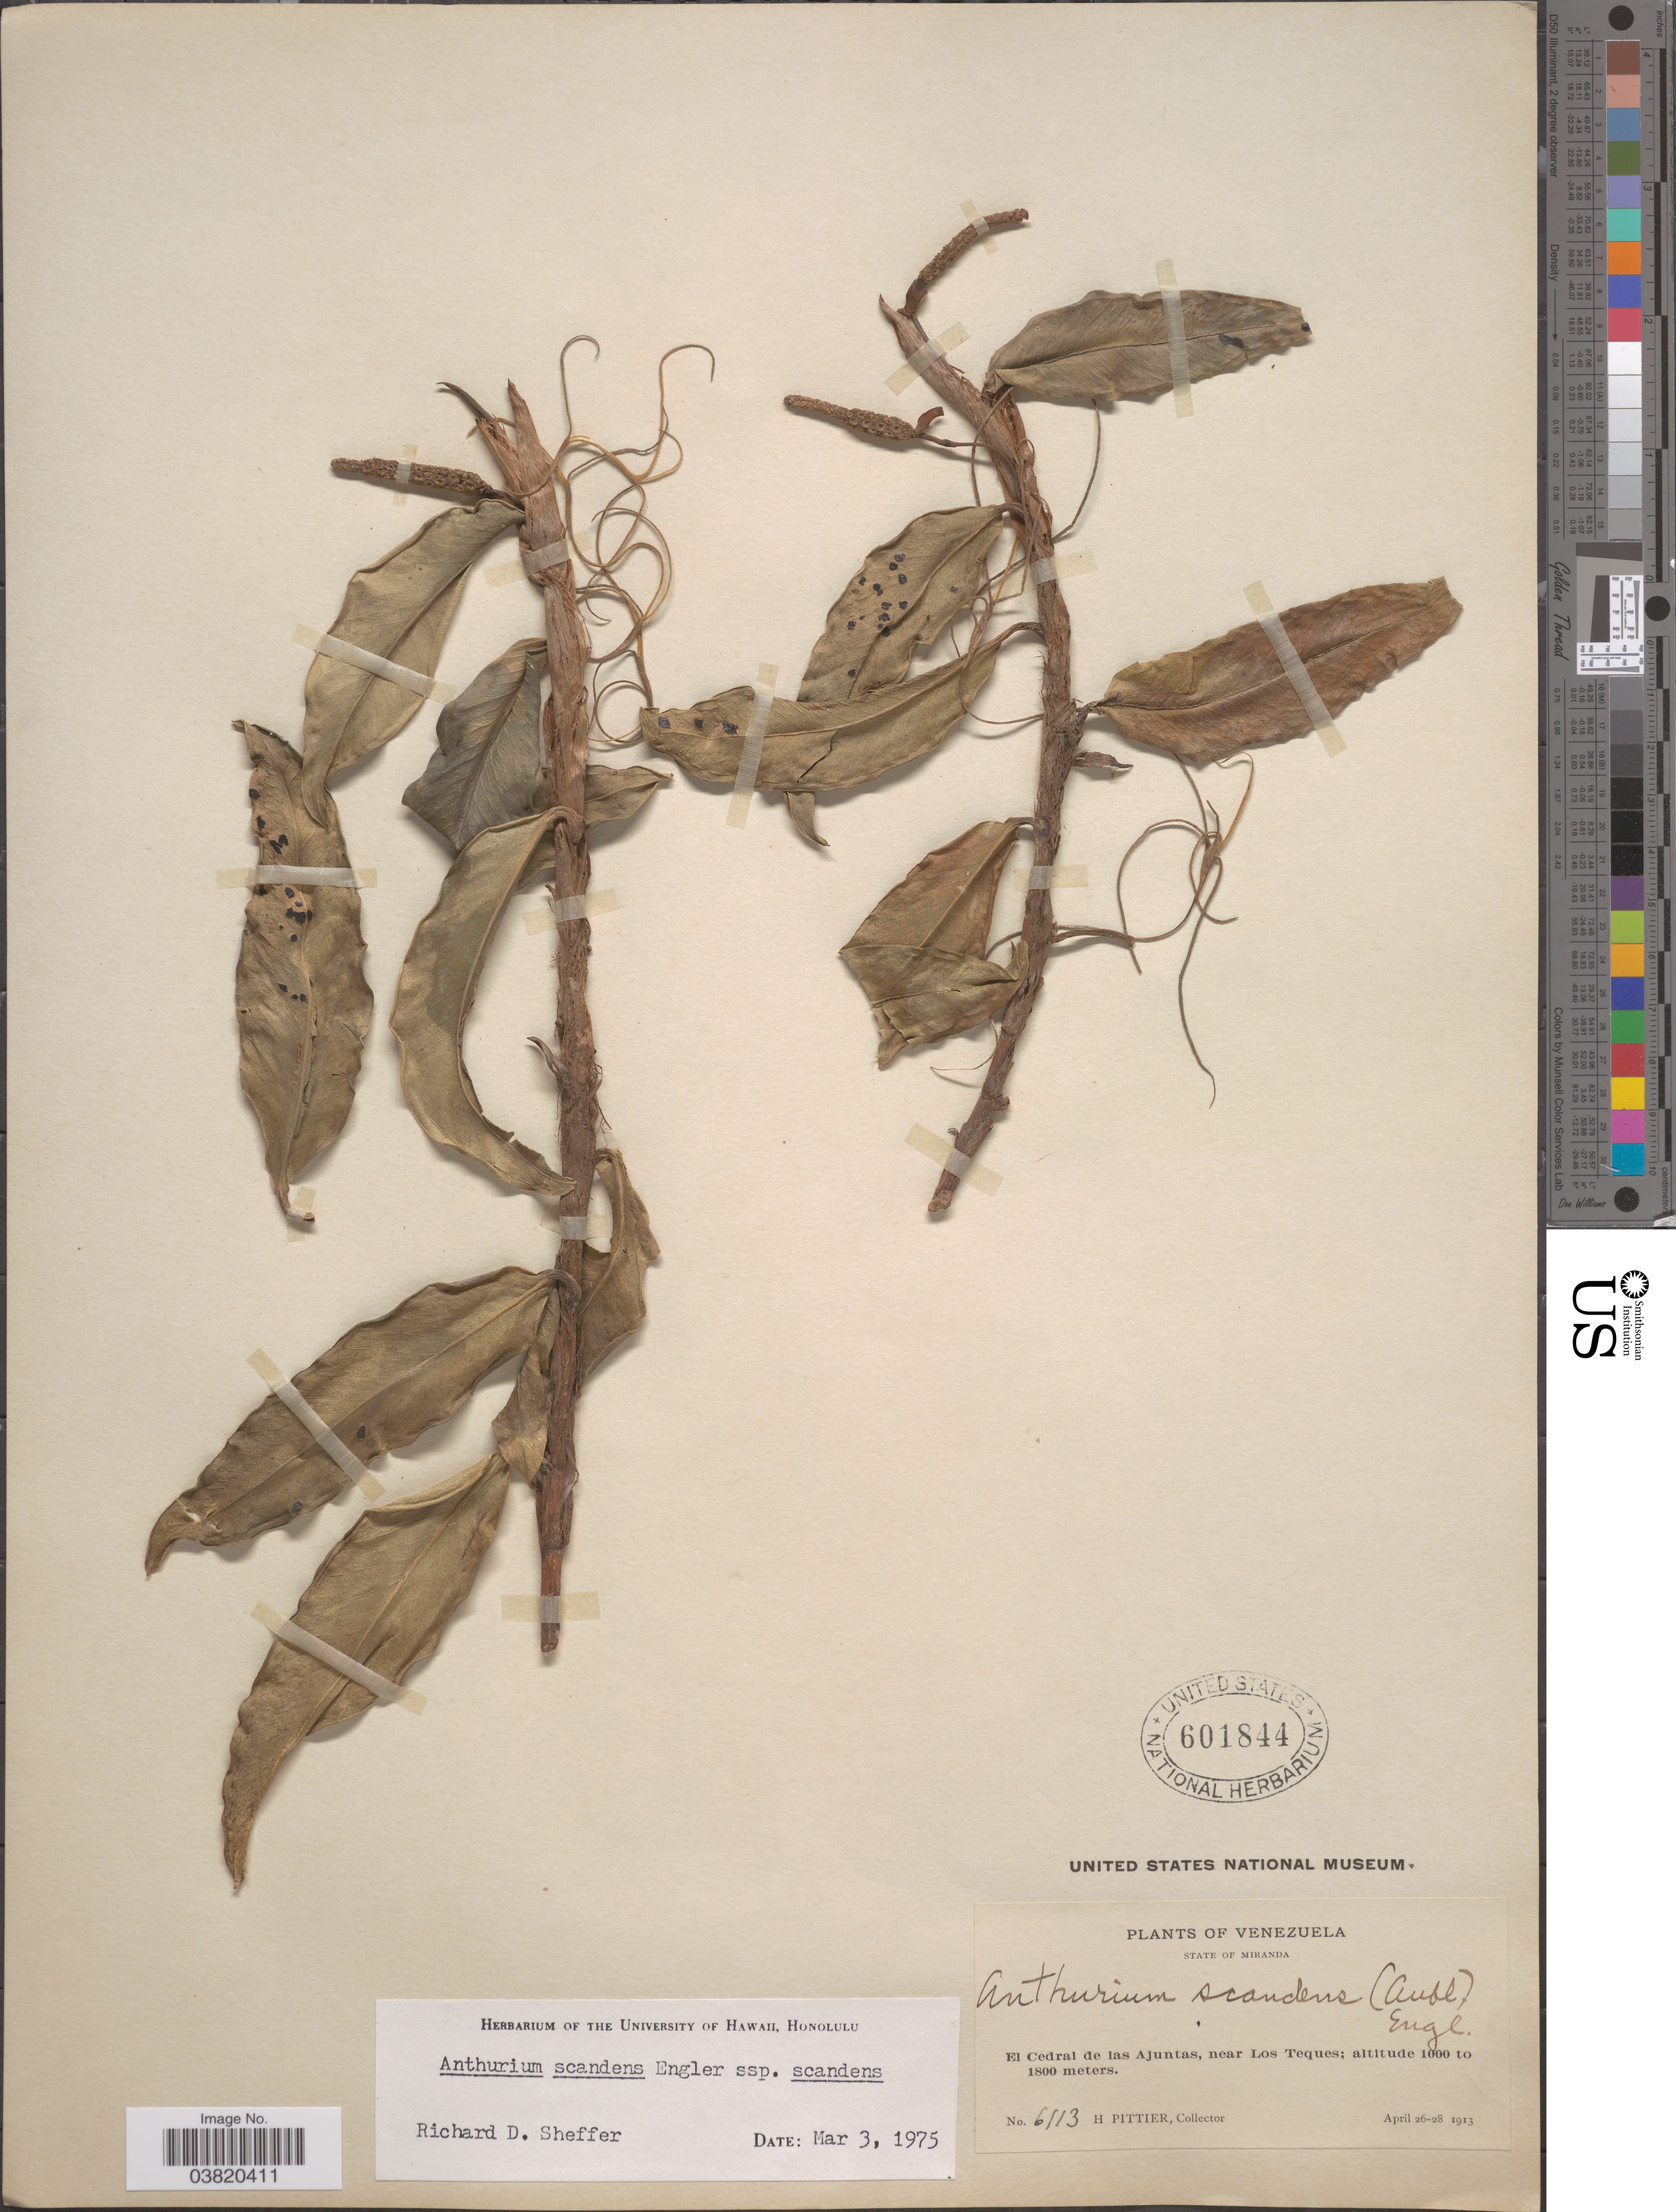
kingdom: Plantae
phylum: Tracheophyta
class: Liliopsida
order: Alismatales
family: Araceae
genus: Anthurium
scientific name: Anthurium scandens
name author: (Aubl.) Engl.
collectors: H. F. Pittier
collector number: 6113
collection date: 1913-04-26/1913-04-28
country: Venezuela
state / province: Miranda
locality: El Cedral de las Ajuntas, near Los Teques.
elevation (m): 1000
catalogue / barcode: US 601844